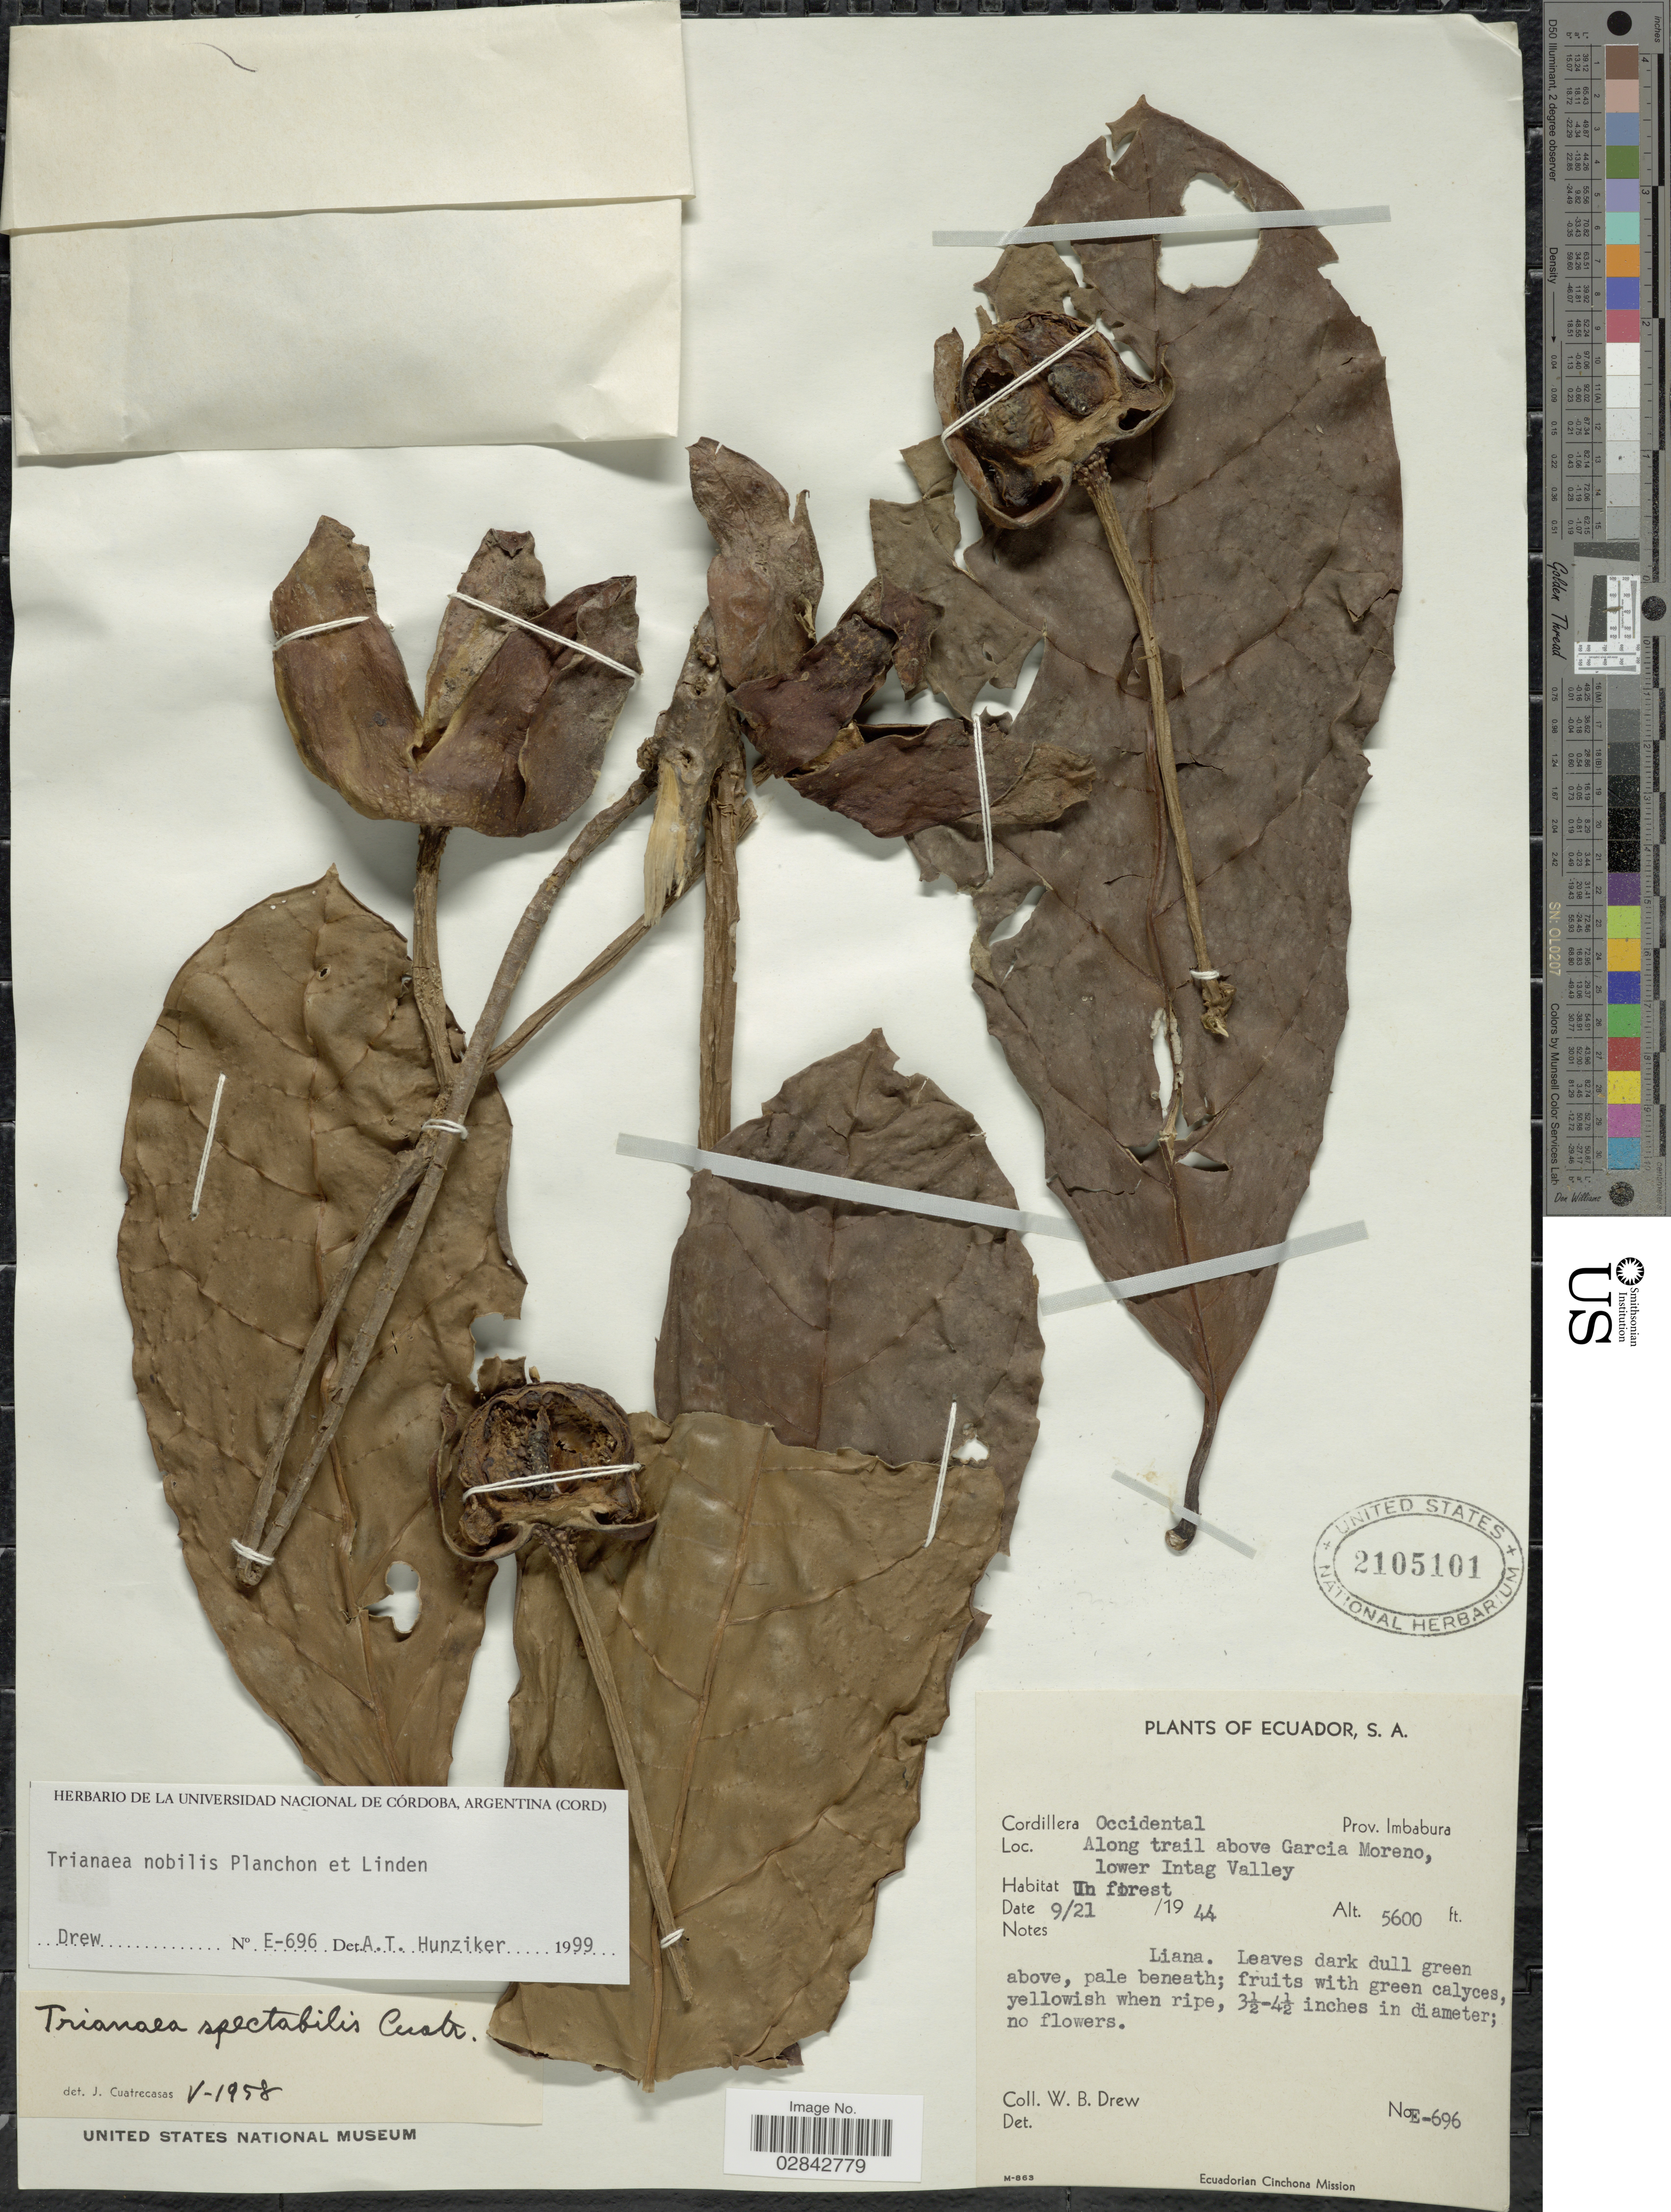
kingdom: Plantae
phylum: Tracheophyta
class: Magnoliopsida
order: Solanales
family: Solanaceae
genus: Trianaea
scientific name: Trianaea nobilis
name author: Planch. & B.L. Linden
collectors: W. B. Drew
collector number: E-696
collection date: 1944-09-21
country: Ecuador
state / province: Imbabura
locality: Cordillera Occidental. Along trail above Garcia Moreno, lower Intag Valley.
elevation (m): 1707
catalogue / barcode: US 2105101